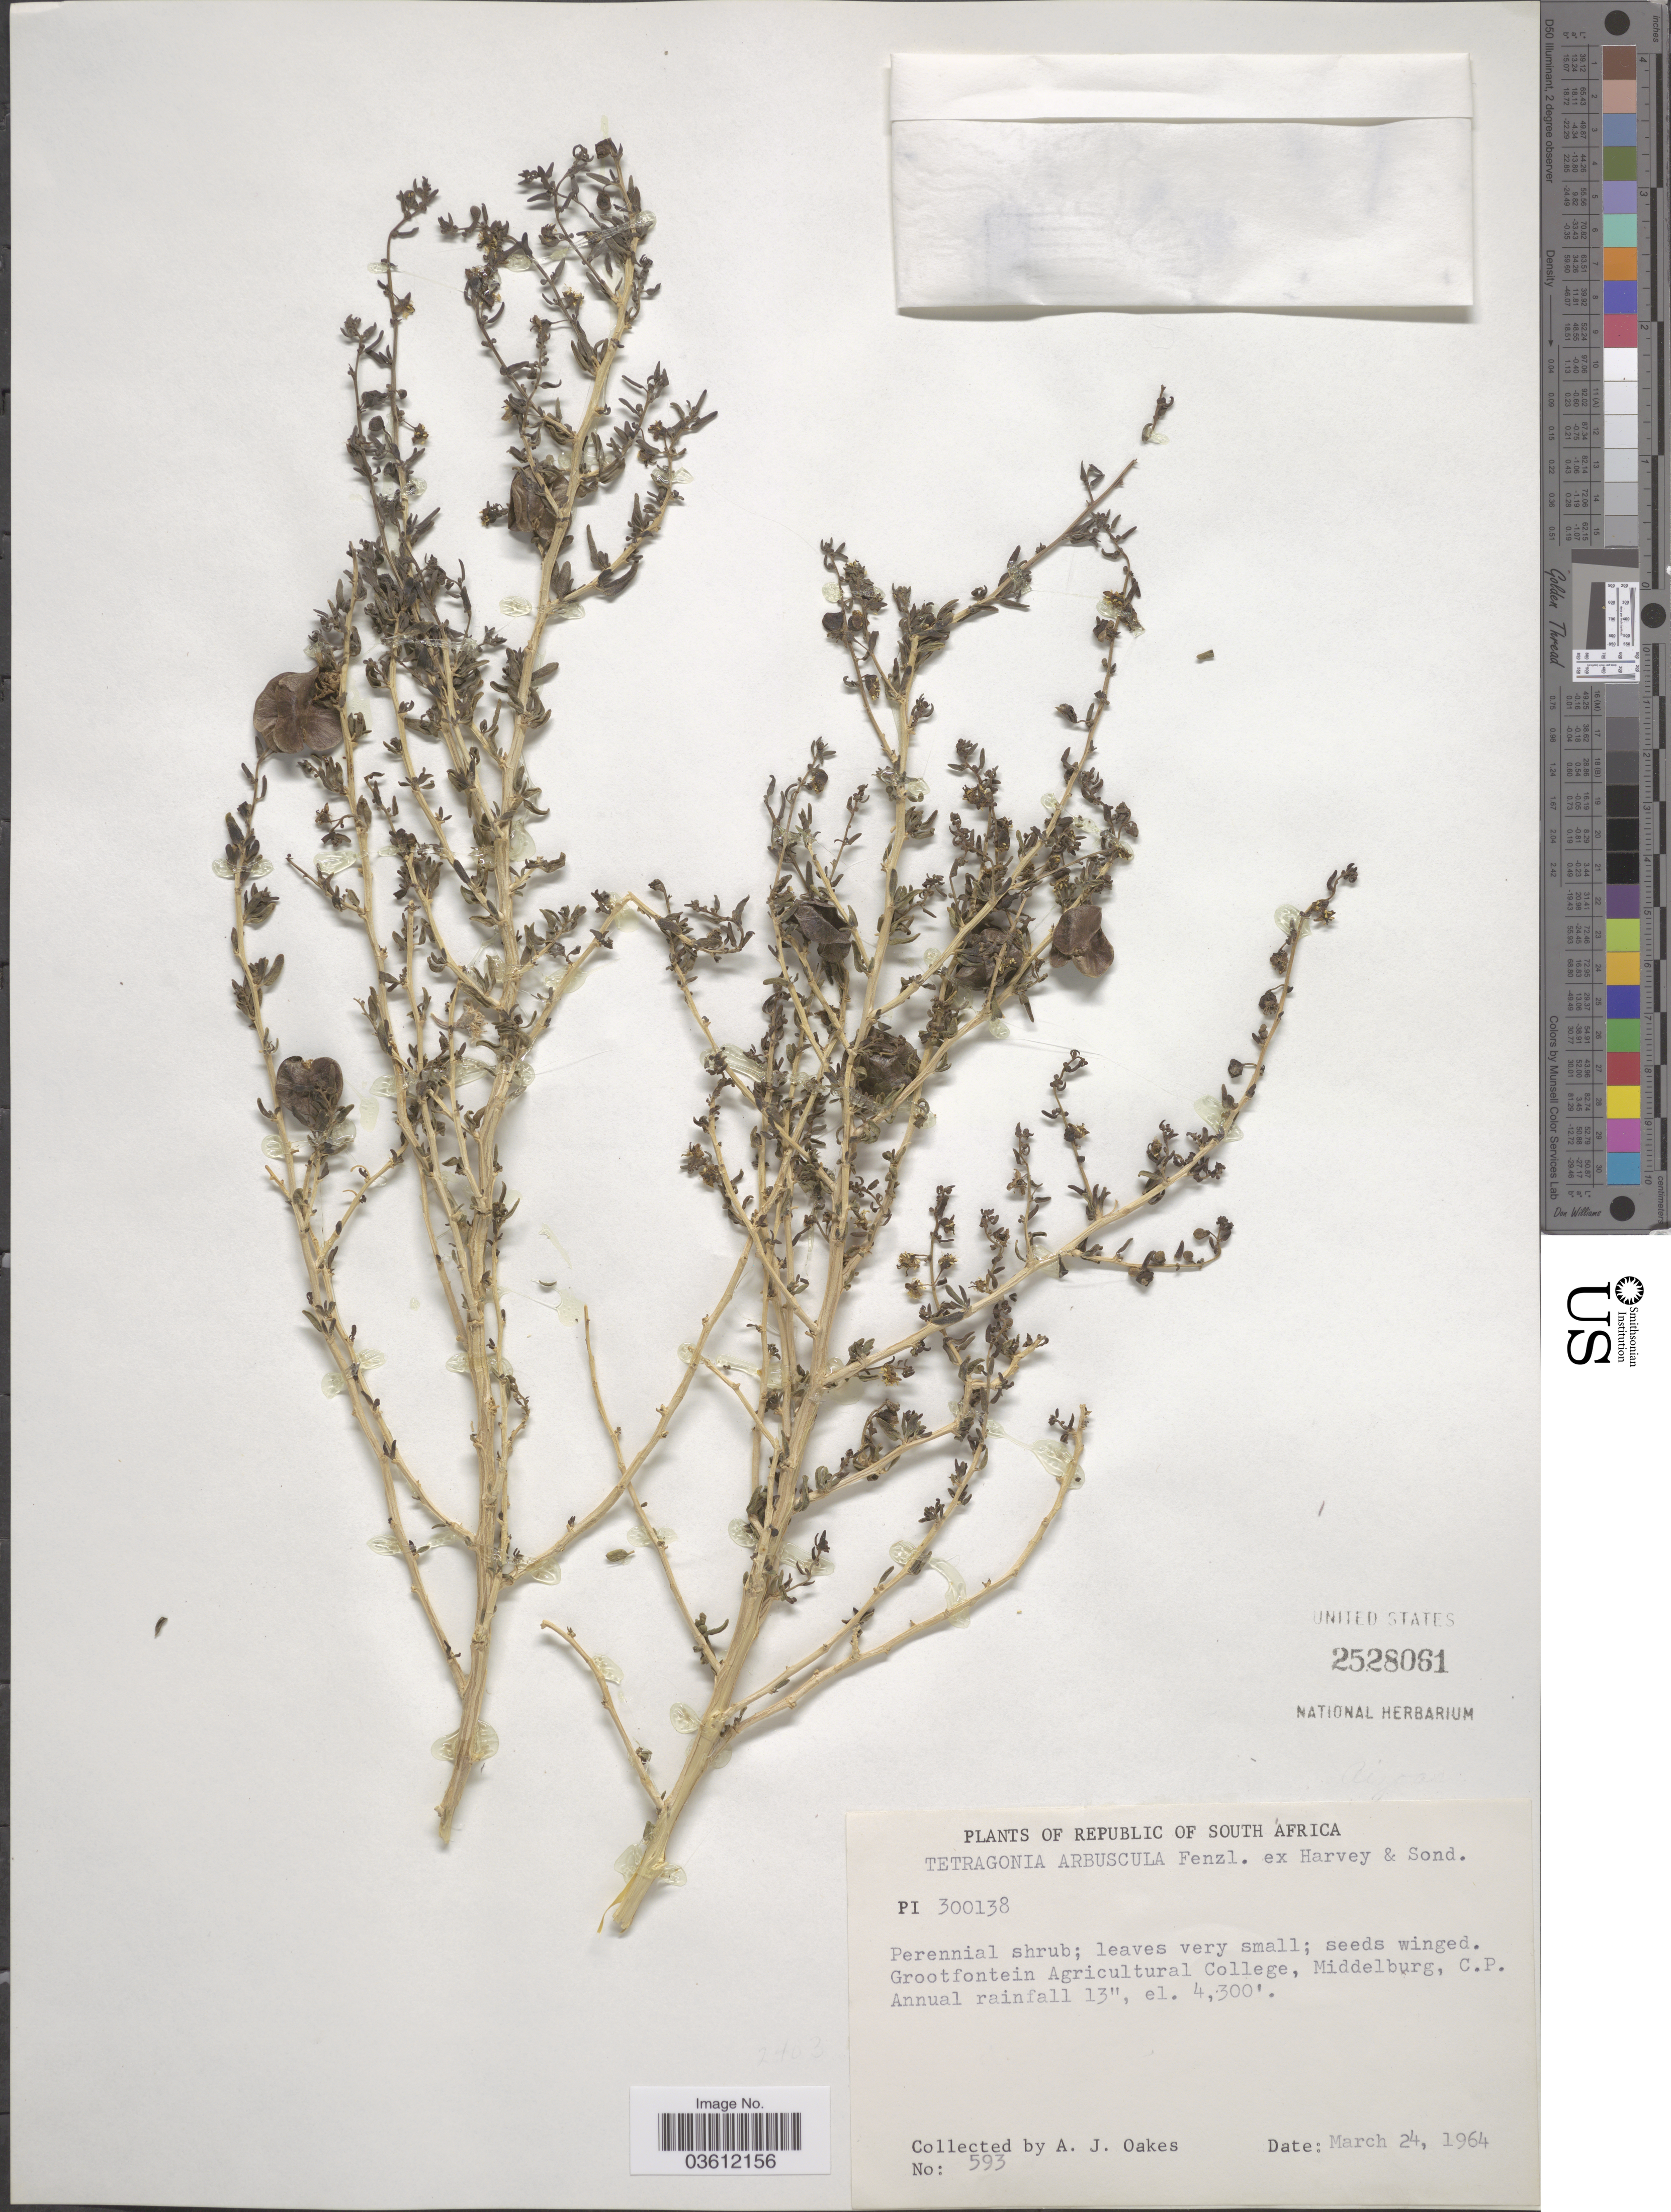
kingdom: Plantae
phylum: Tracheophyta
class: Magnoliopsida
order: Caryophyllales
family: Aizoaceae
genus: Tetragonia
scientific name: Tetragonia arbuscula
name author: Fenzl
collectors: A. Oakes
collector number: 593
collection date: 1964-03-24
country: South Africa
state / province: Eastern Cape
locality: Republic of South Africa. Grootfontein Agricultural College, Middelburg, C. P.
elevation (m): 1311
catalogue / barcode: US 2528061